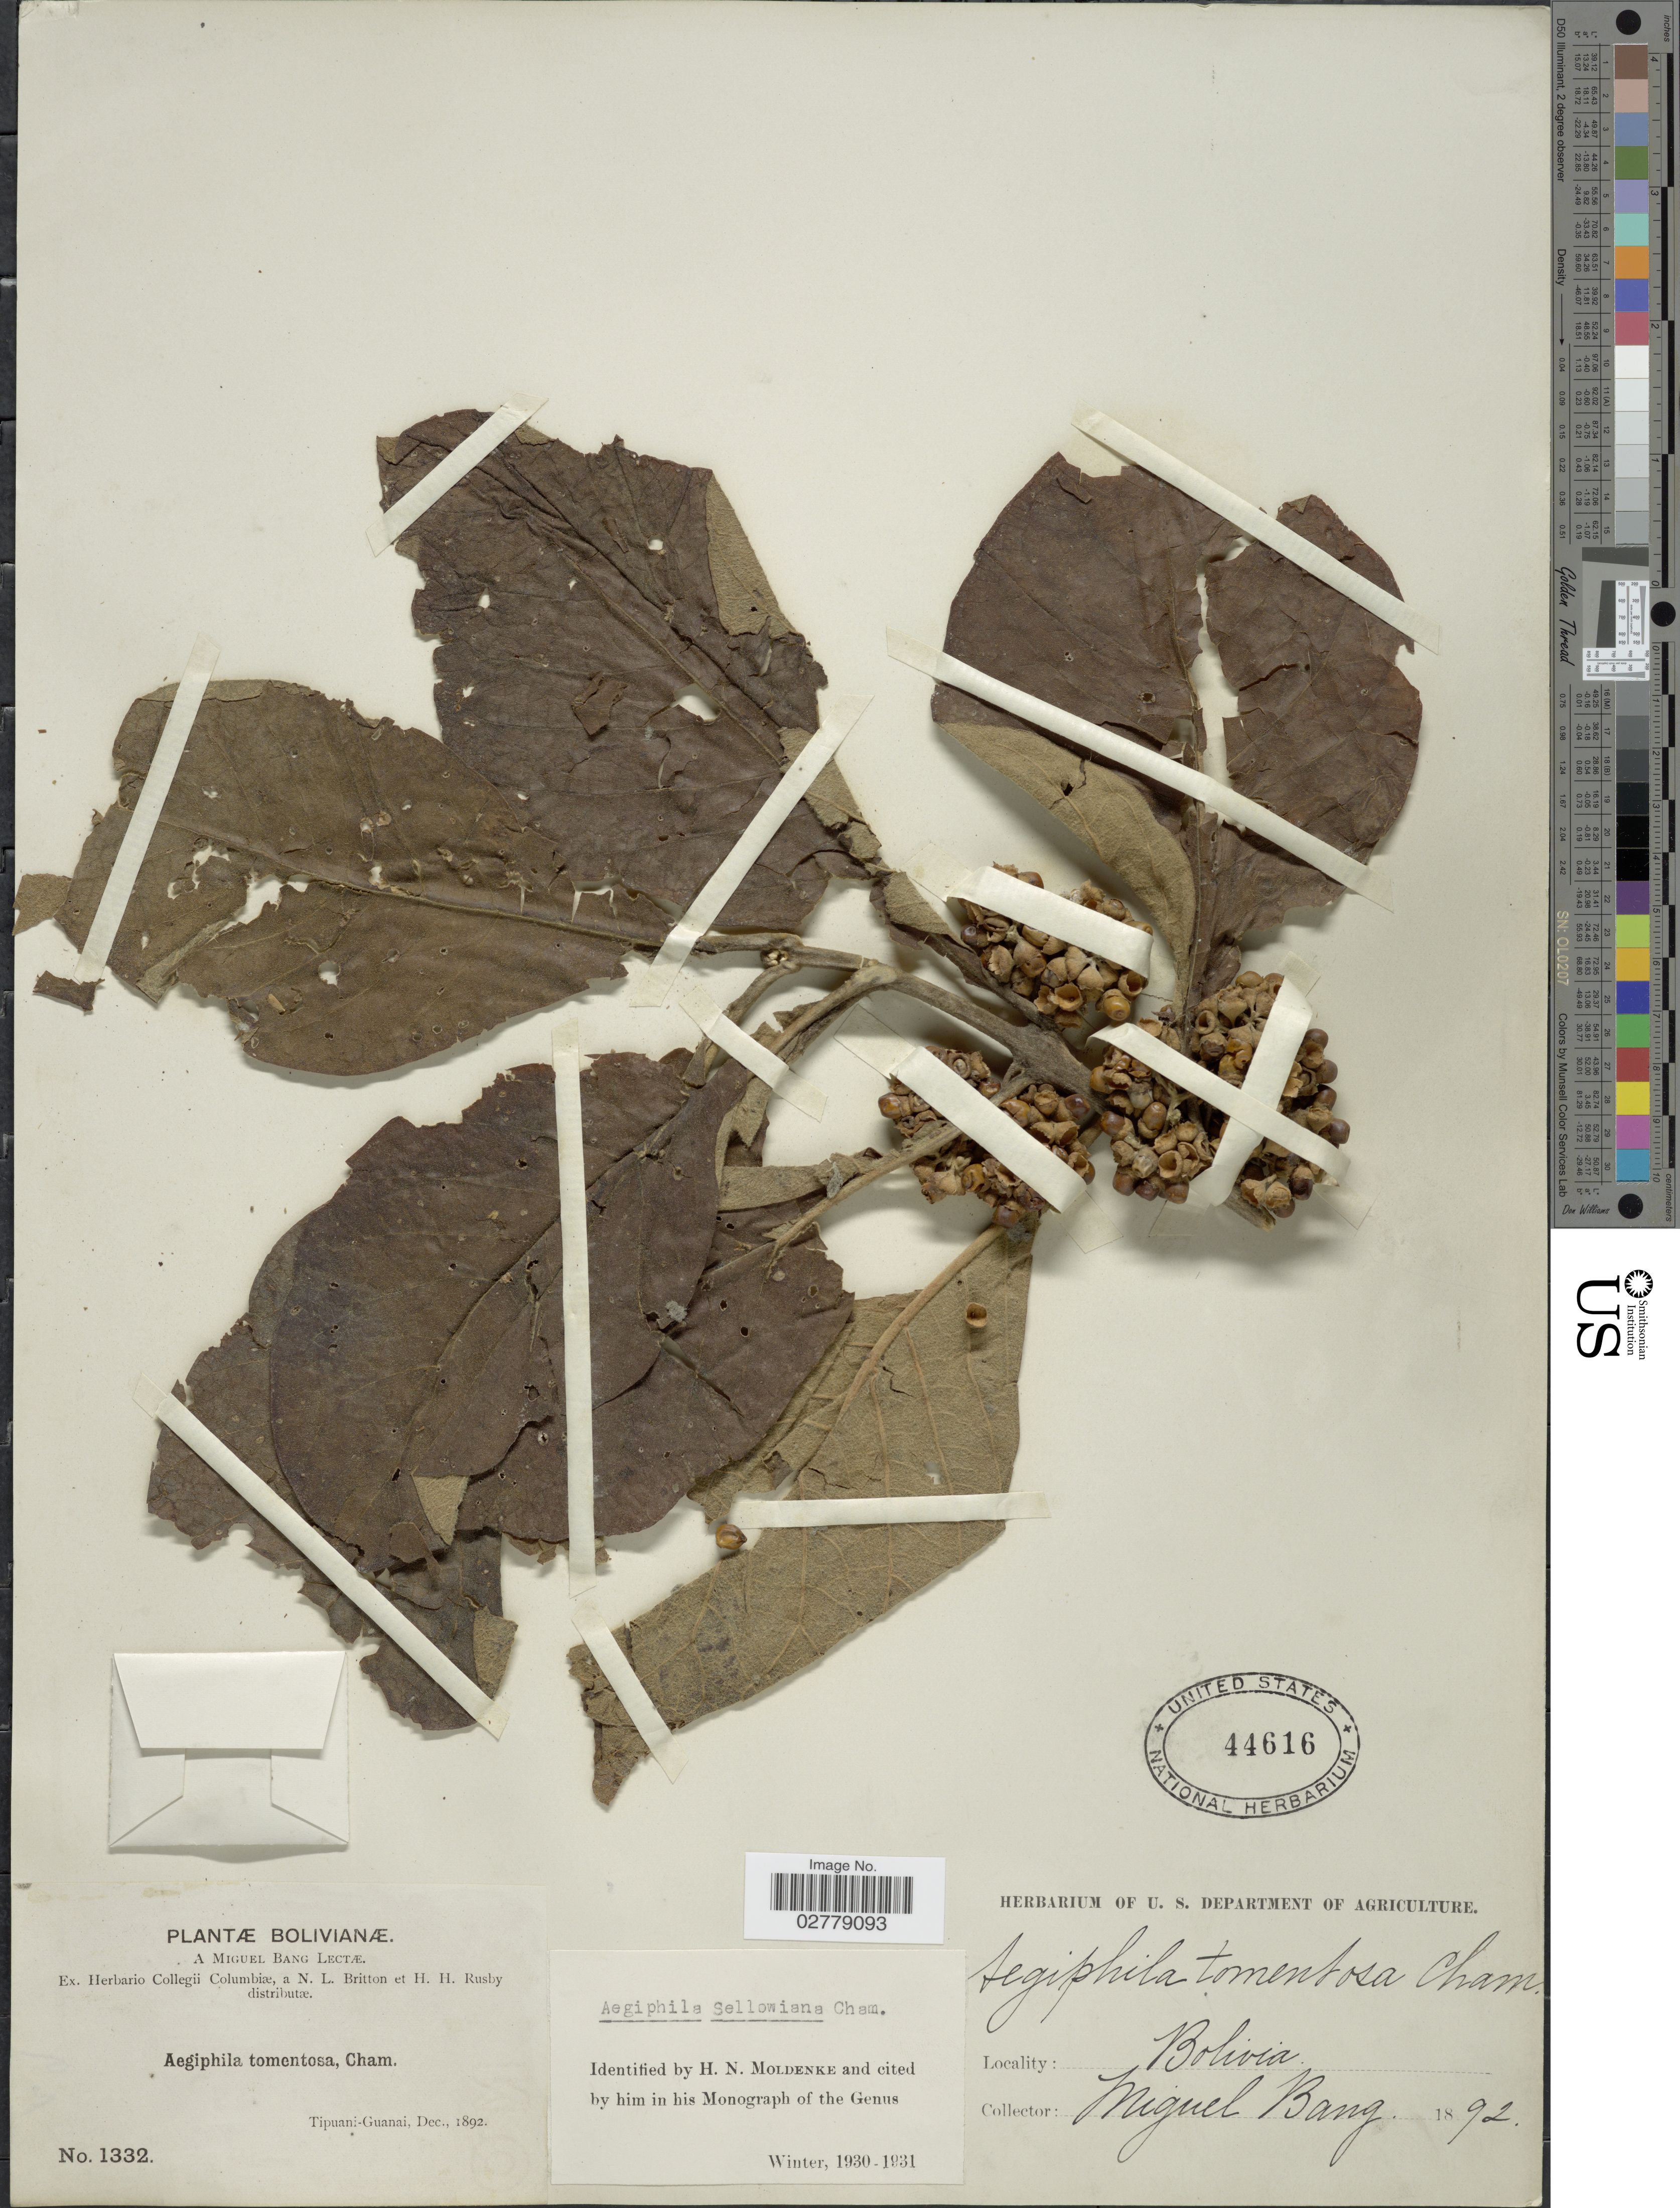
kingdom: Plantae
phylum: Tracheophyta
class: Magnoliopsida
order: Lamiales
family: Lamiaceae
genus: Aegiphila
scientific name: Aegiphila sellowiana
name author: Cham.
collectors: M. Bang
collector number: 1332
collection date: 1892-12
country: Bolivia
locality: Tipuani-Guanai.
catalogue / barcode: US 44616